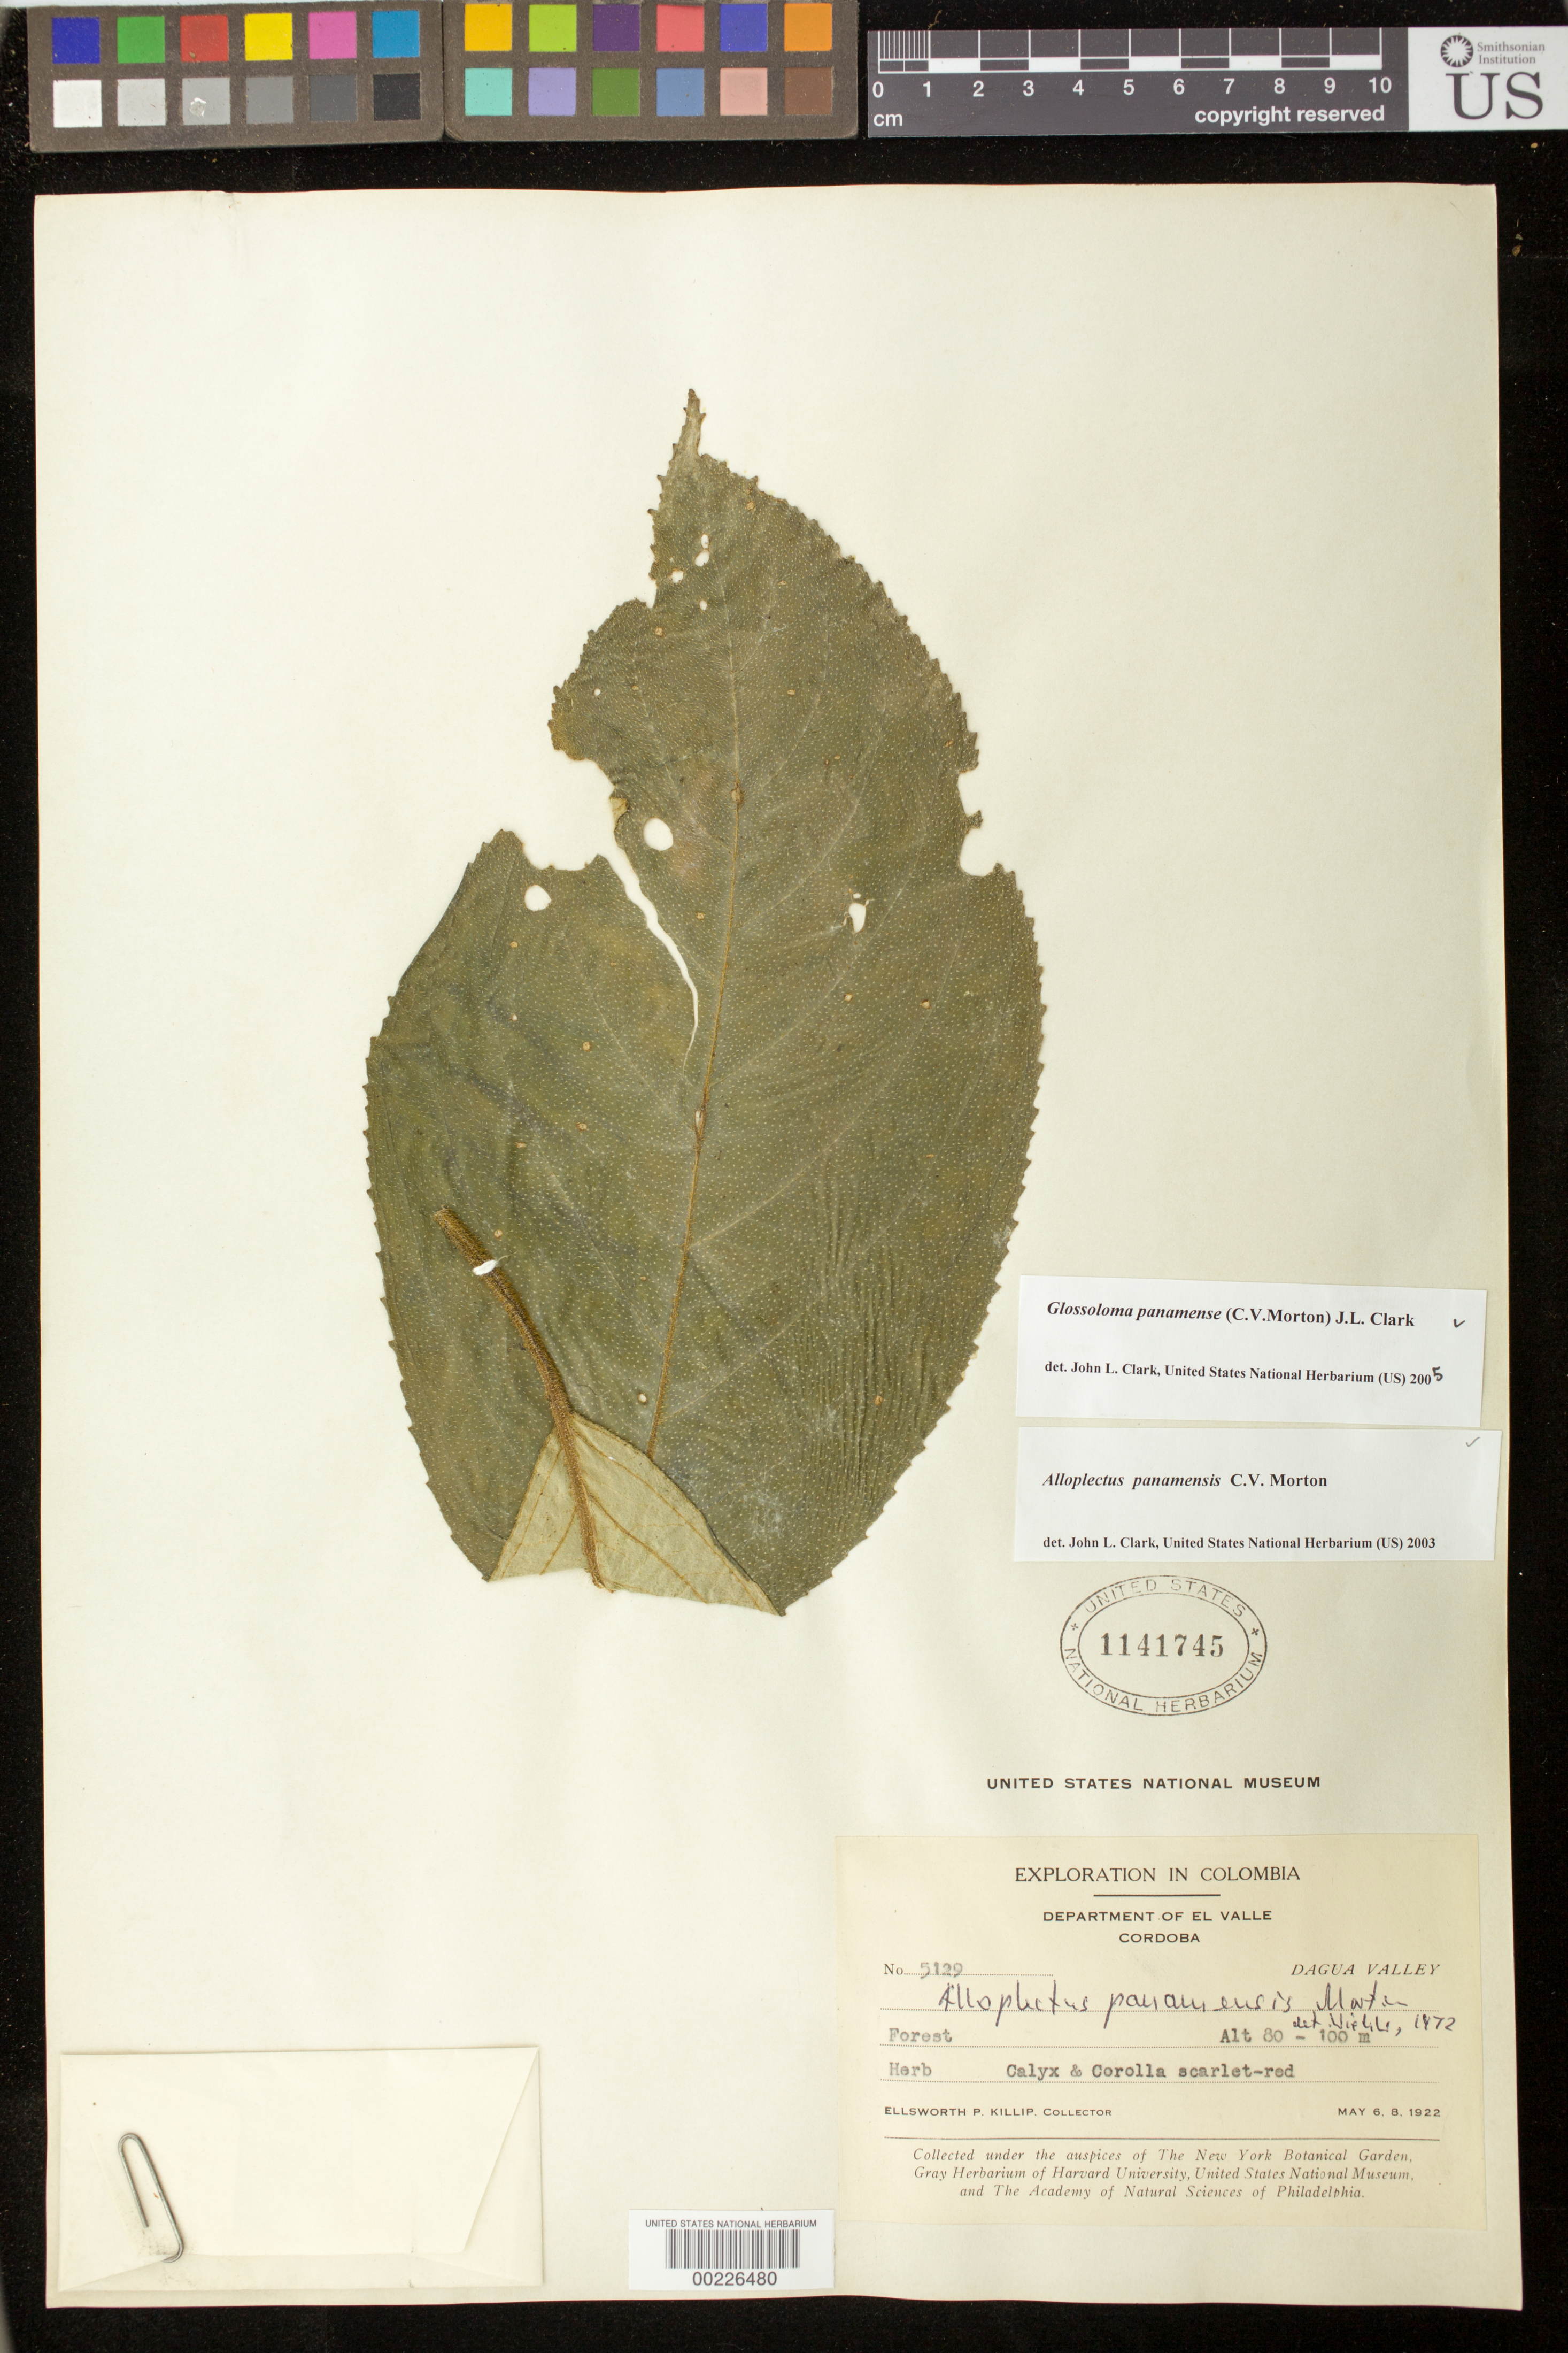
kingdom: Plantae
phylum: Tracheophyta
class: Magnoliopsida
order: Lamiales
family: Gesneriaceae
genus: Glossoloma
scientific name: Glossoloma panamense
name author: (C.V. Morton) J.L. Clark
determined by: Clark, J. L., (SEL), The Marie Selby Botanical Garden (UNITED STATES)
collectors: E. P. Killip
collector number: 5129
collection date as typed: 6-8 May 1922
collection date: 1922-05-06/1922-05-08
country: Colombia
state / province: Valle del Cauca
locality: Cordoba, Dagua Valley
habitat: Forest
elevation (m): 80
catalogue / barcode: US 1141745